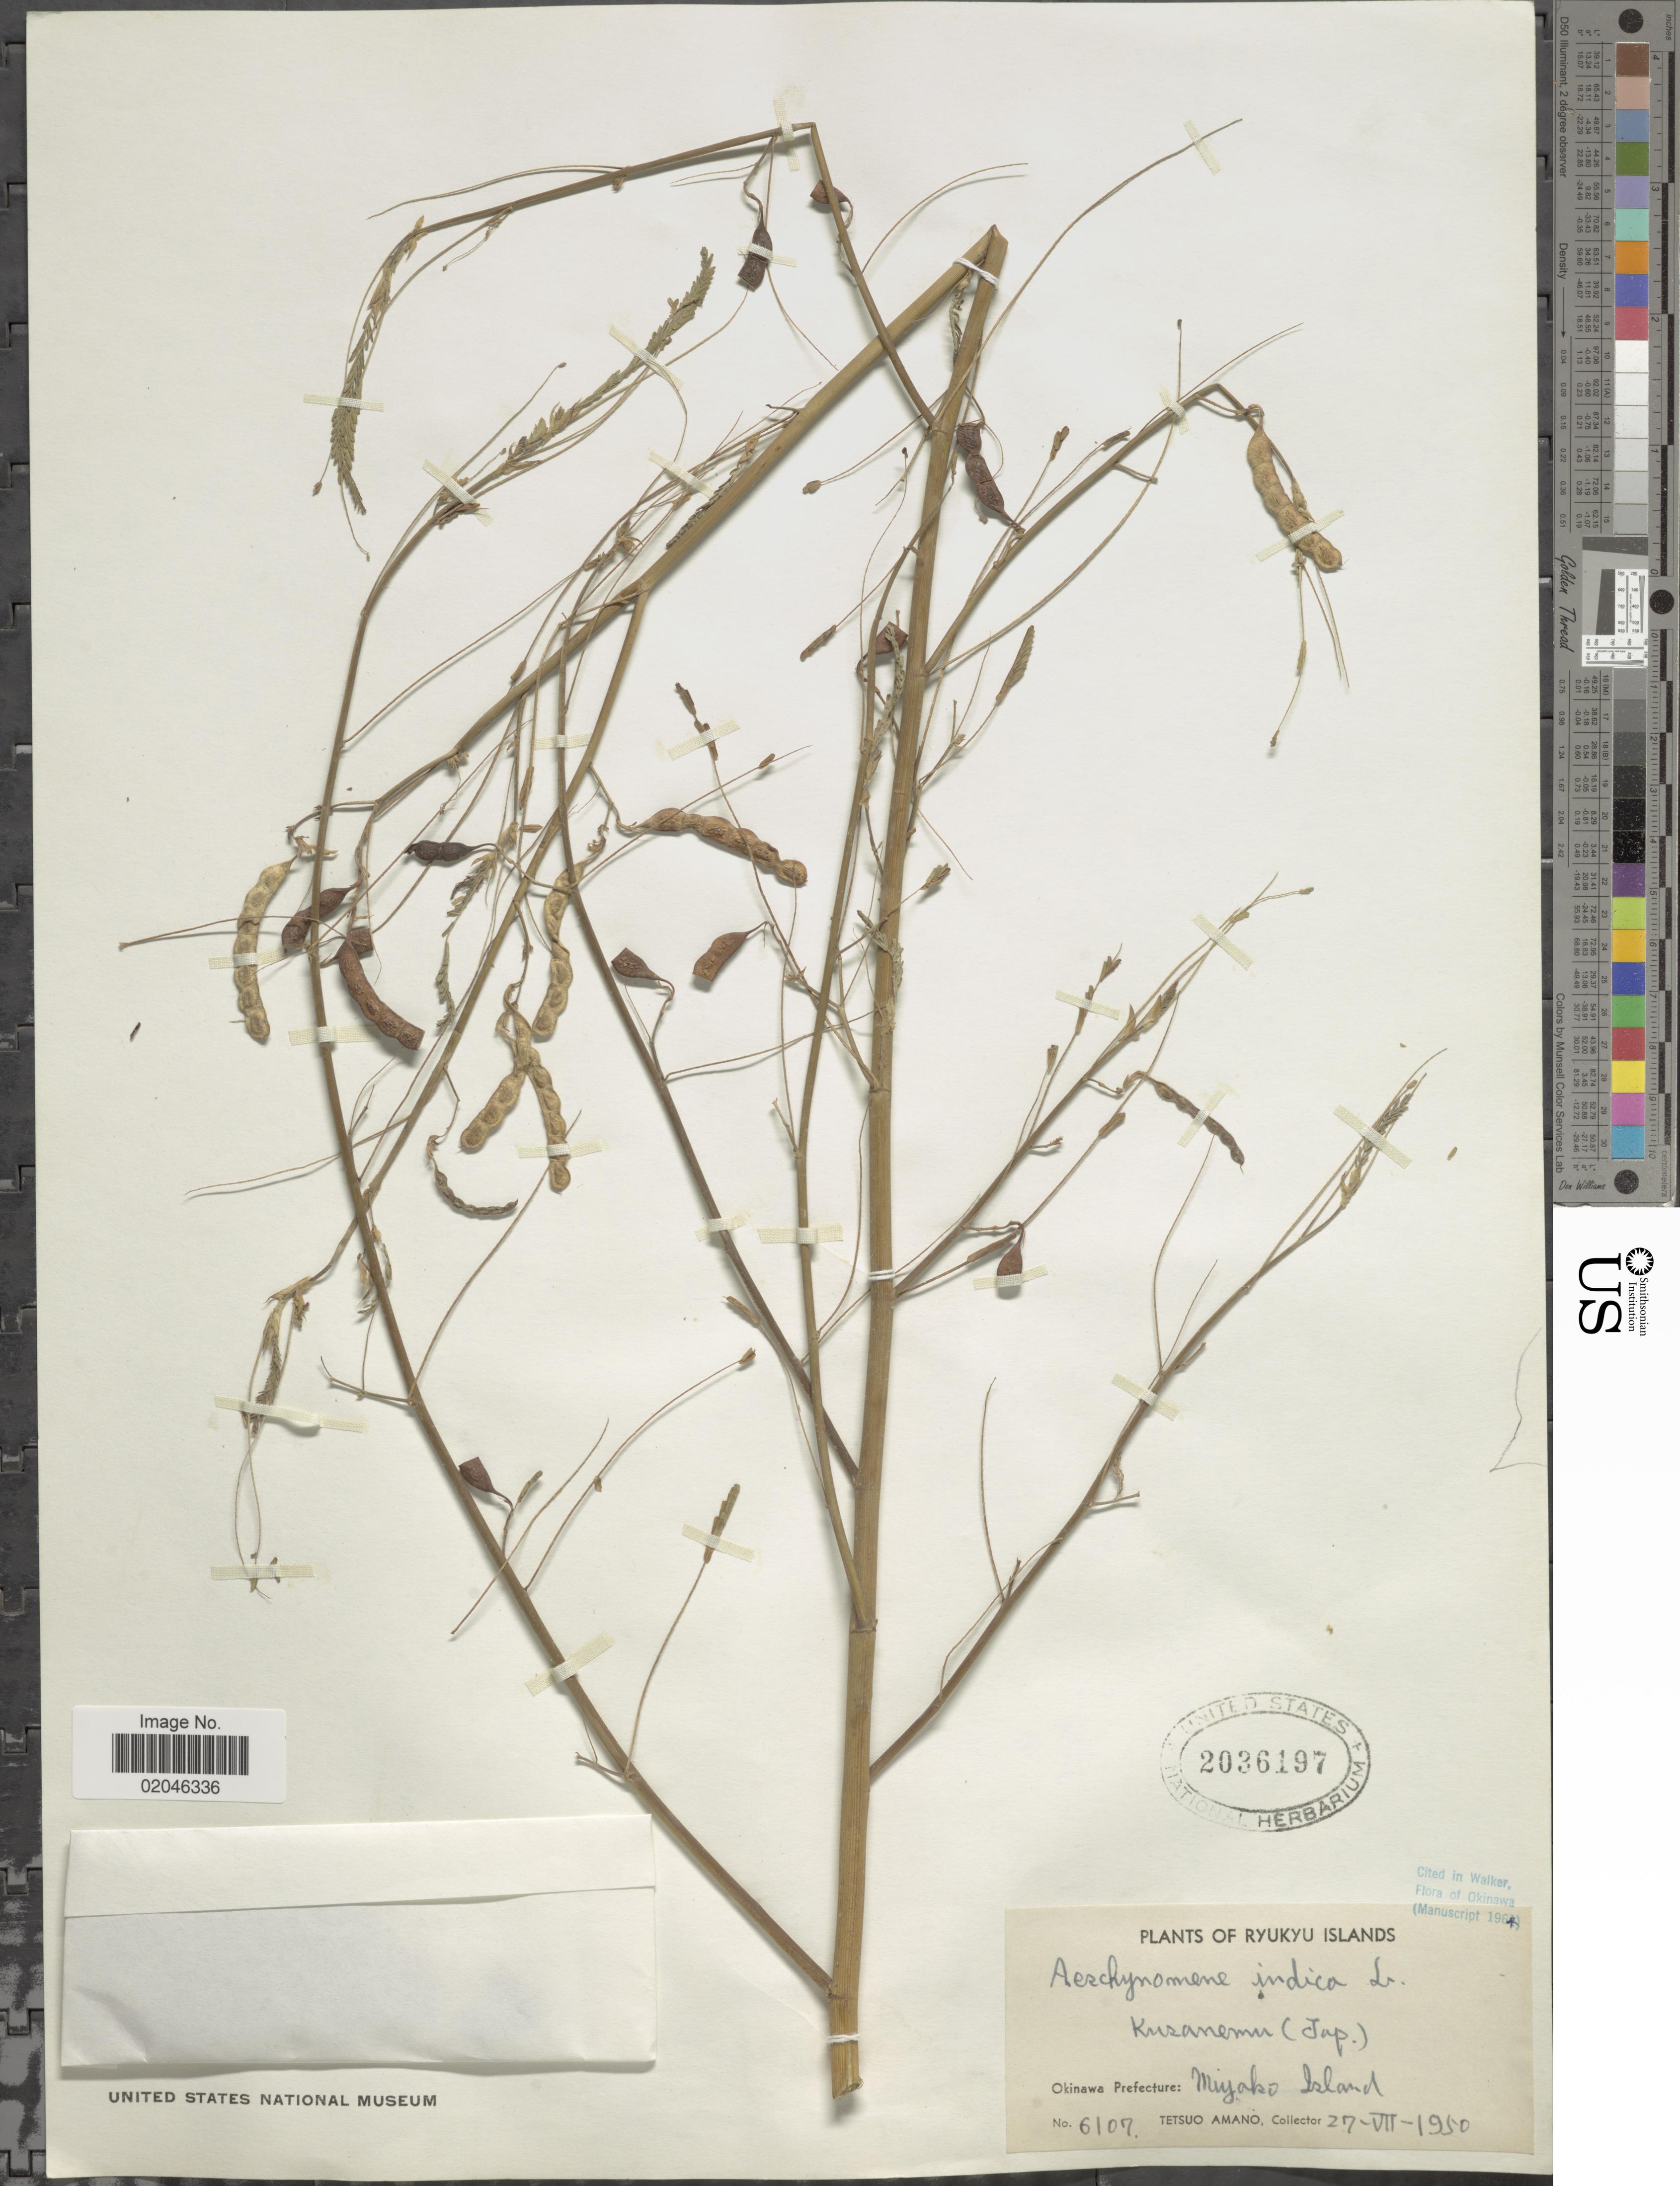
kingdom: Plantae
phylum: Tracheophyta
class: Magnoliopsida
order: Fabales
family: Fabaceae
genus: Aeschynomene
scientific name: Aeschynomene indica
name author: L.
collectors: T. Amano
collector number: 6107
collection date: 1950-07-27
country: Japan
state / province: Okinawa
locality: Ryukyu Islands. Okinawa Prefecture: Miyako Island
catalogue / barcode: US 2036197